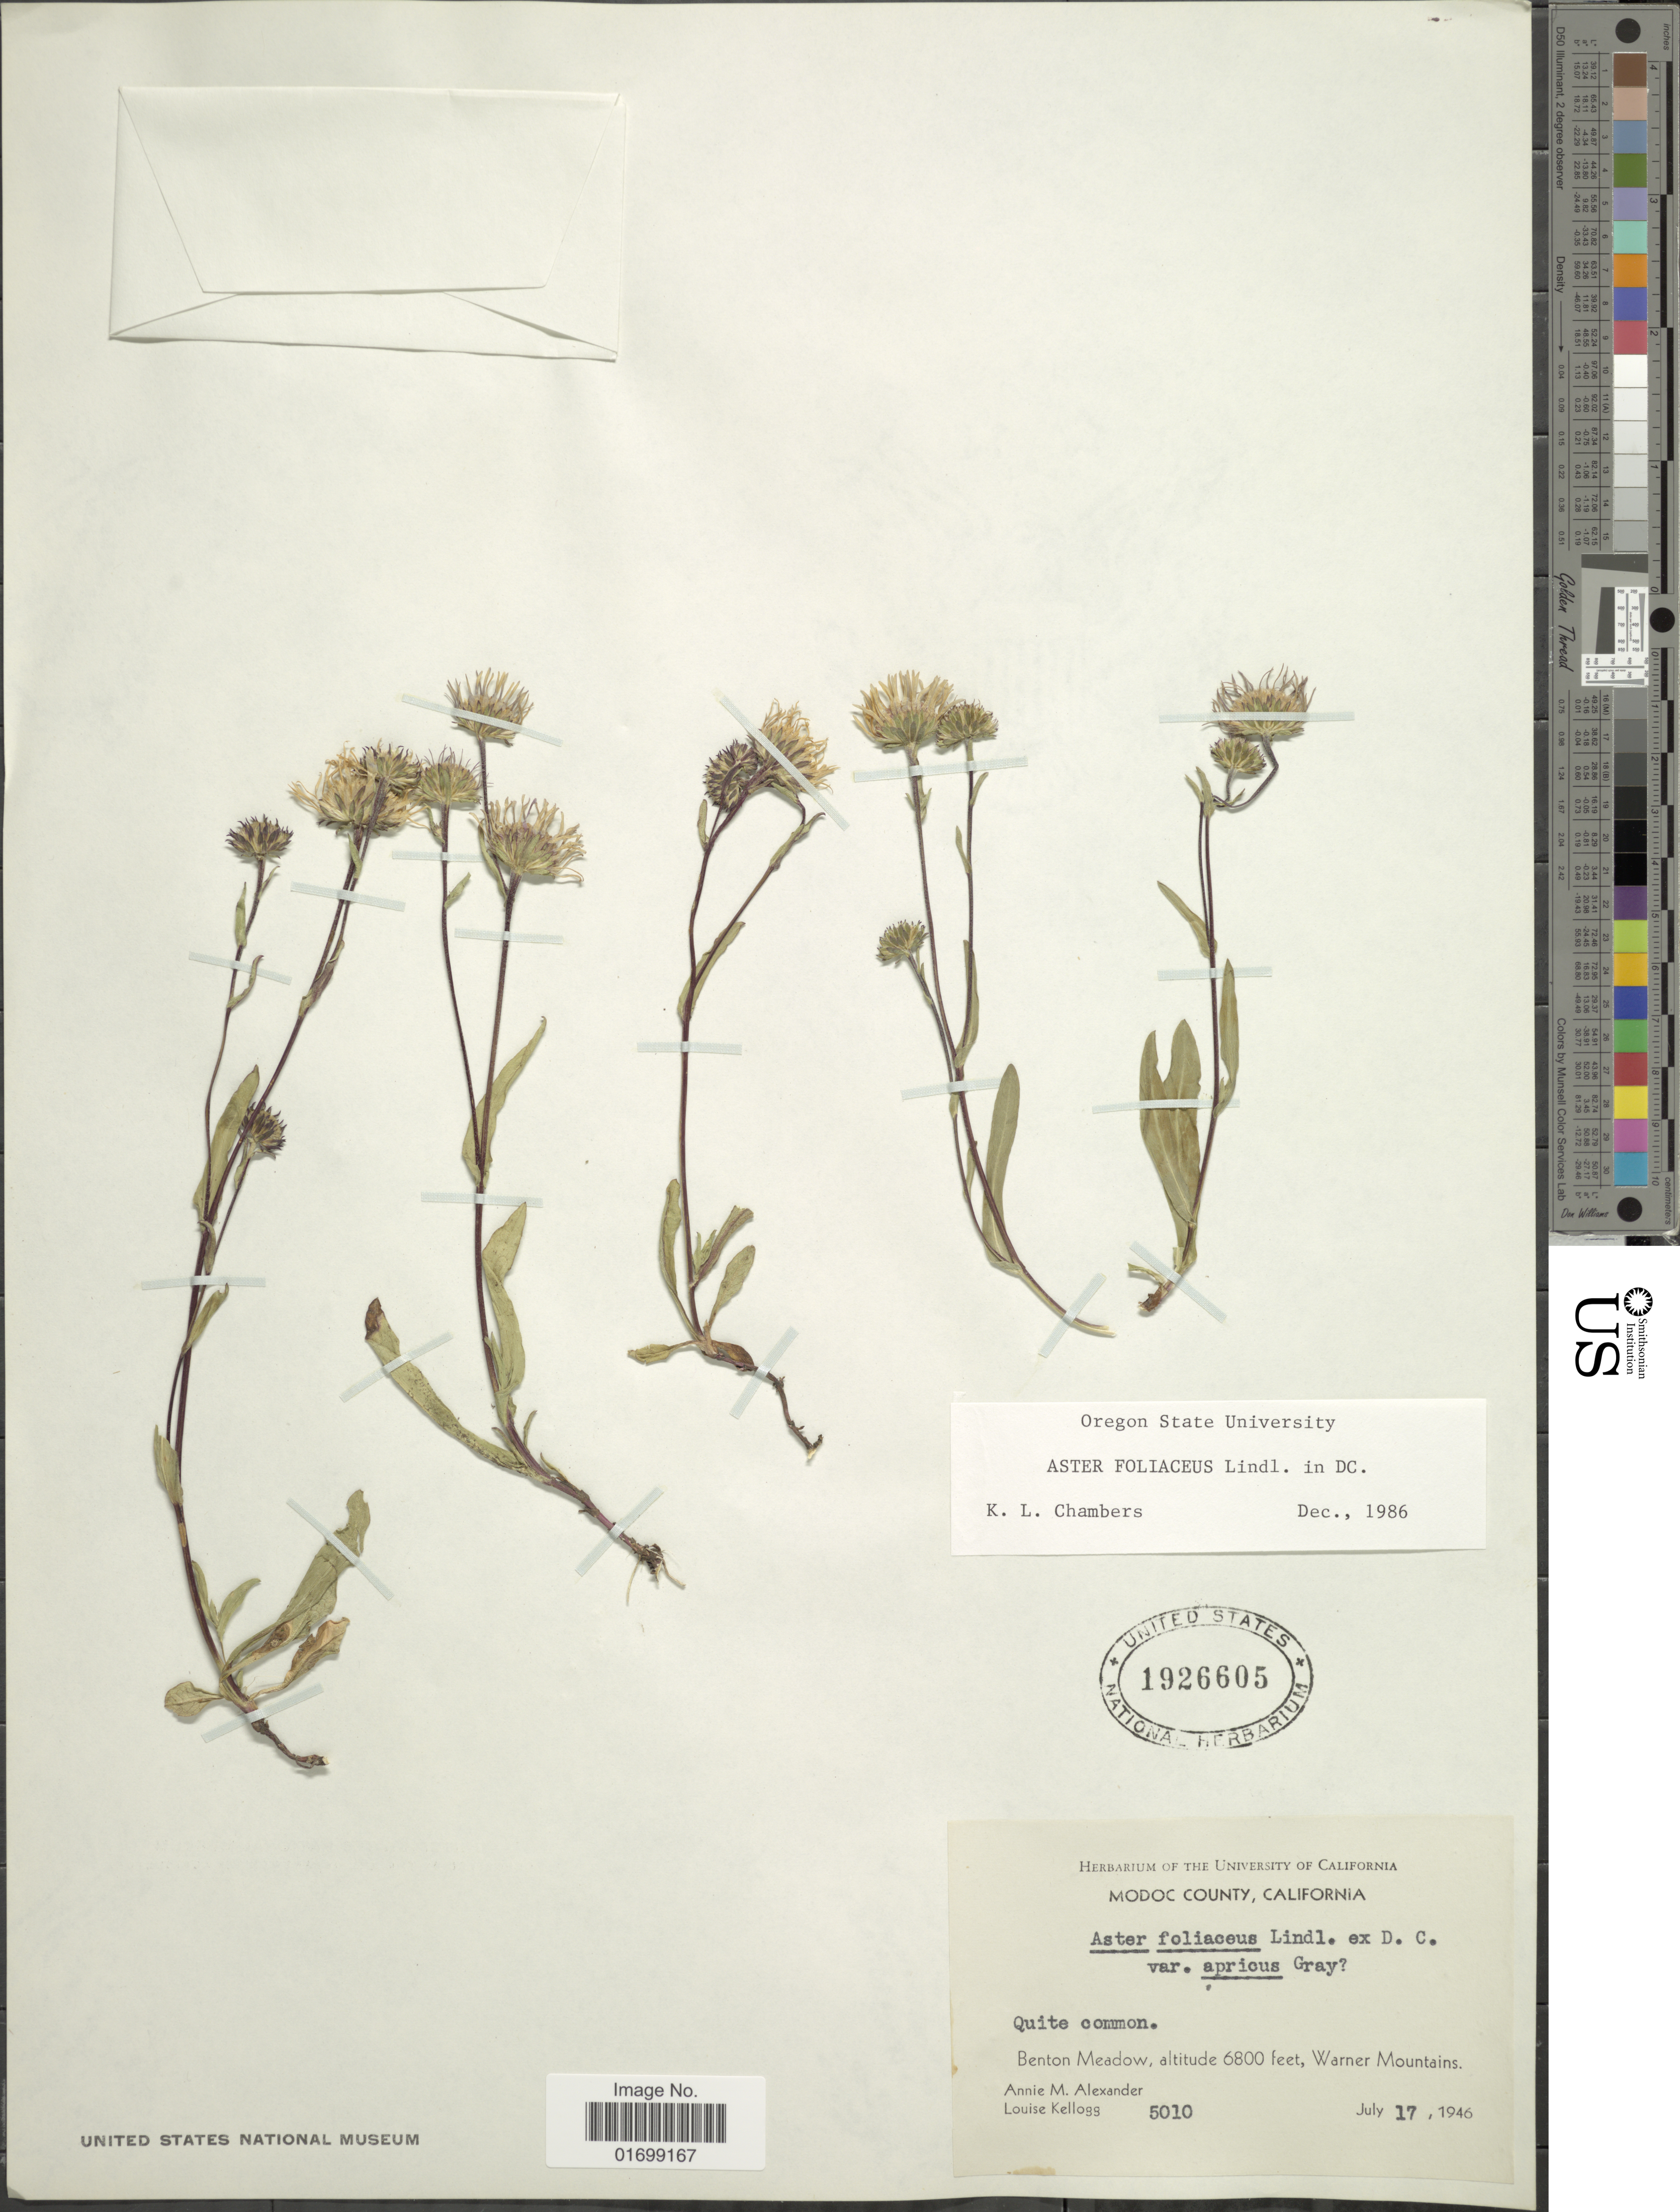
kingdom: Plantae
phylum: Tracheophyta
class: Magnoliopsida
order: Asterales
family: Asteraceae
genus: Symphyotrichum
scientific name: Symphyotrichum foliaceum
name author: (Lindl. ex DC.) G.L. Nesom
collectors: A. M. Alexander & L. Kellogg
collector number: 5010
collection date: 1946-07-17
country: United States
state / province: California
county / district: Modoc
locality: Modoc County, Benton Meadow, Warner Mountains.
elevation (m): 2073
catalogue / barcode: US 1926605